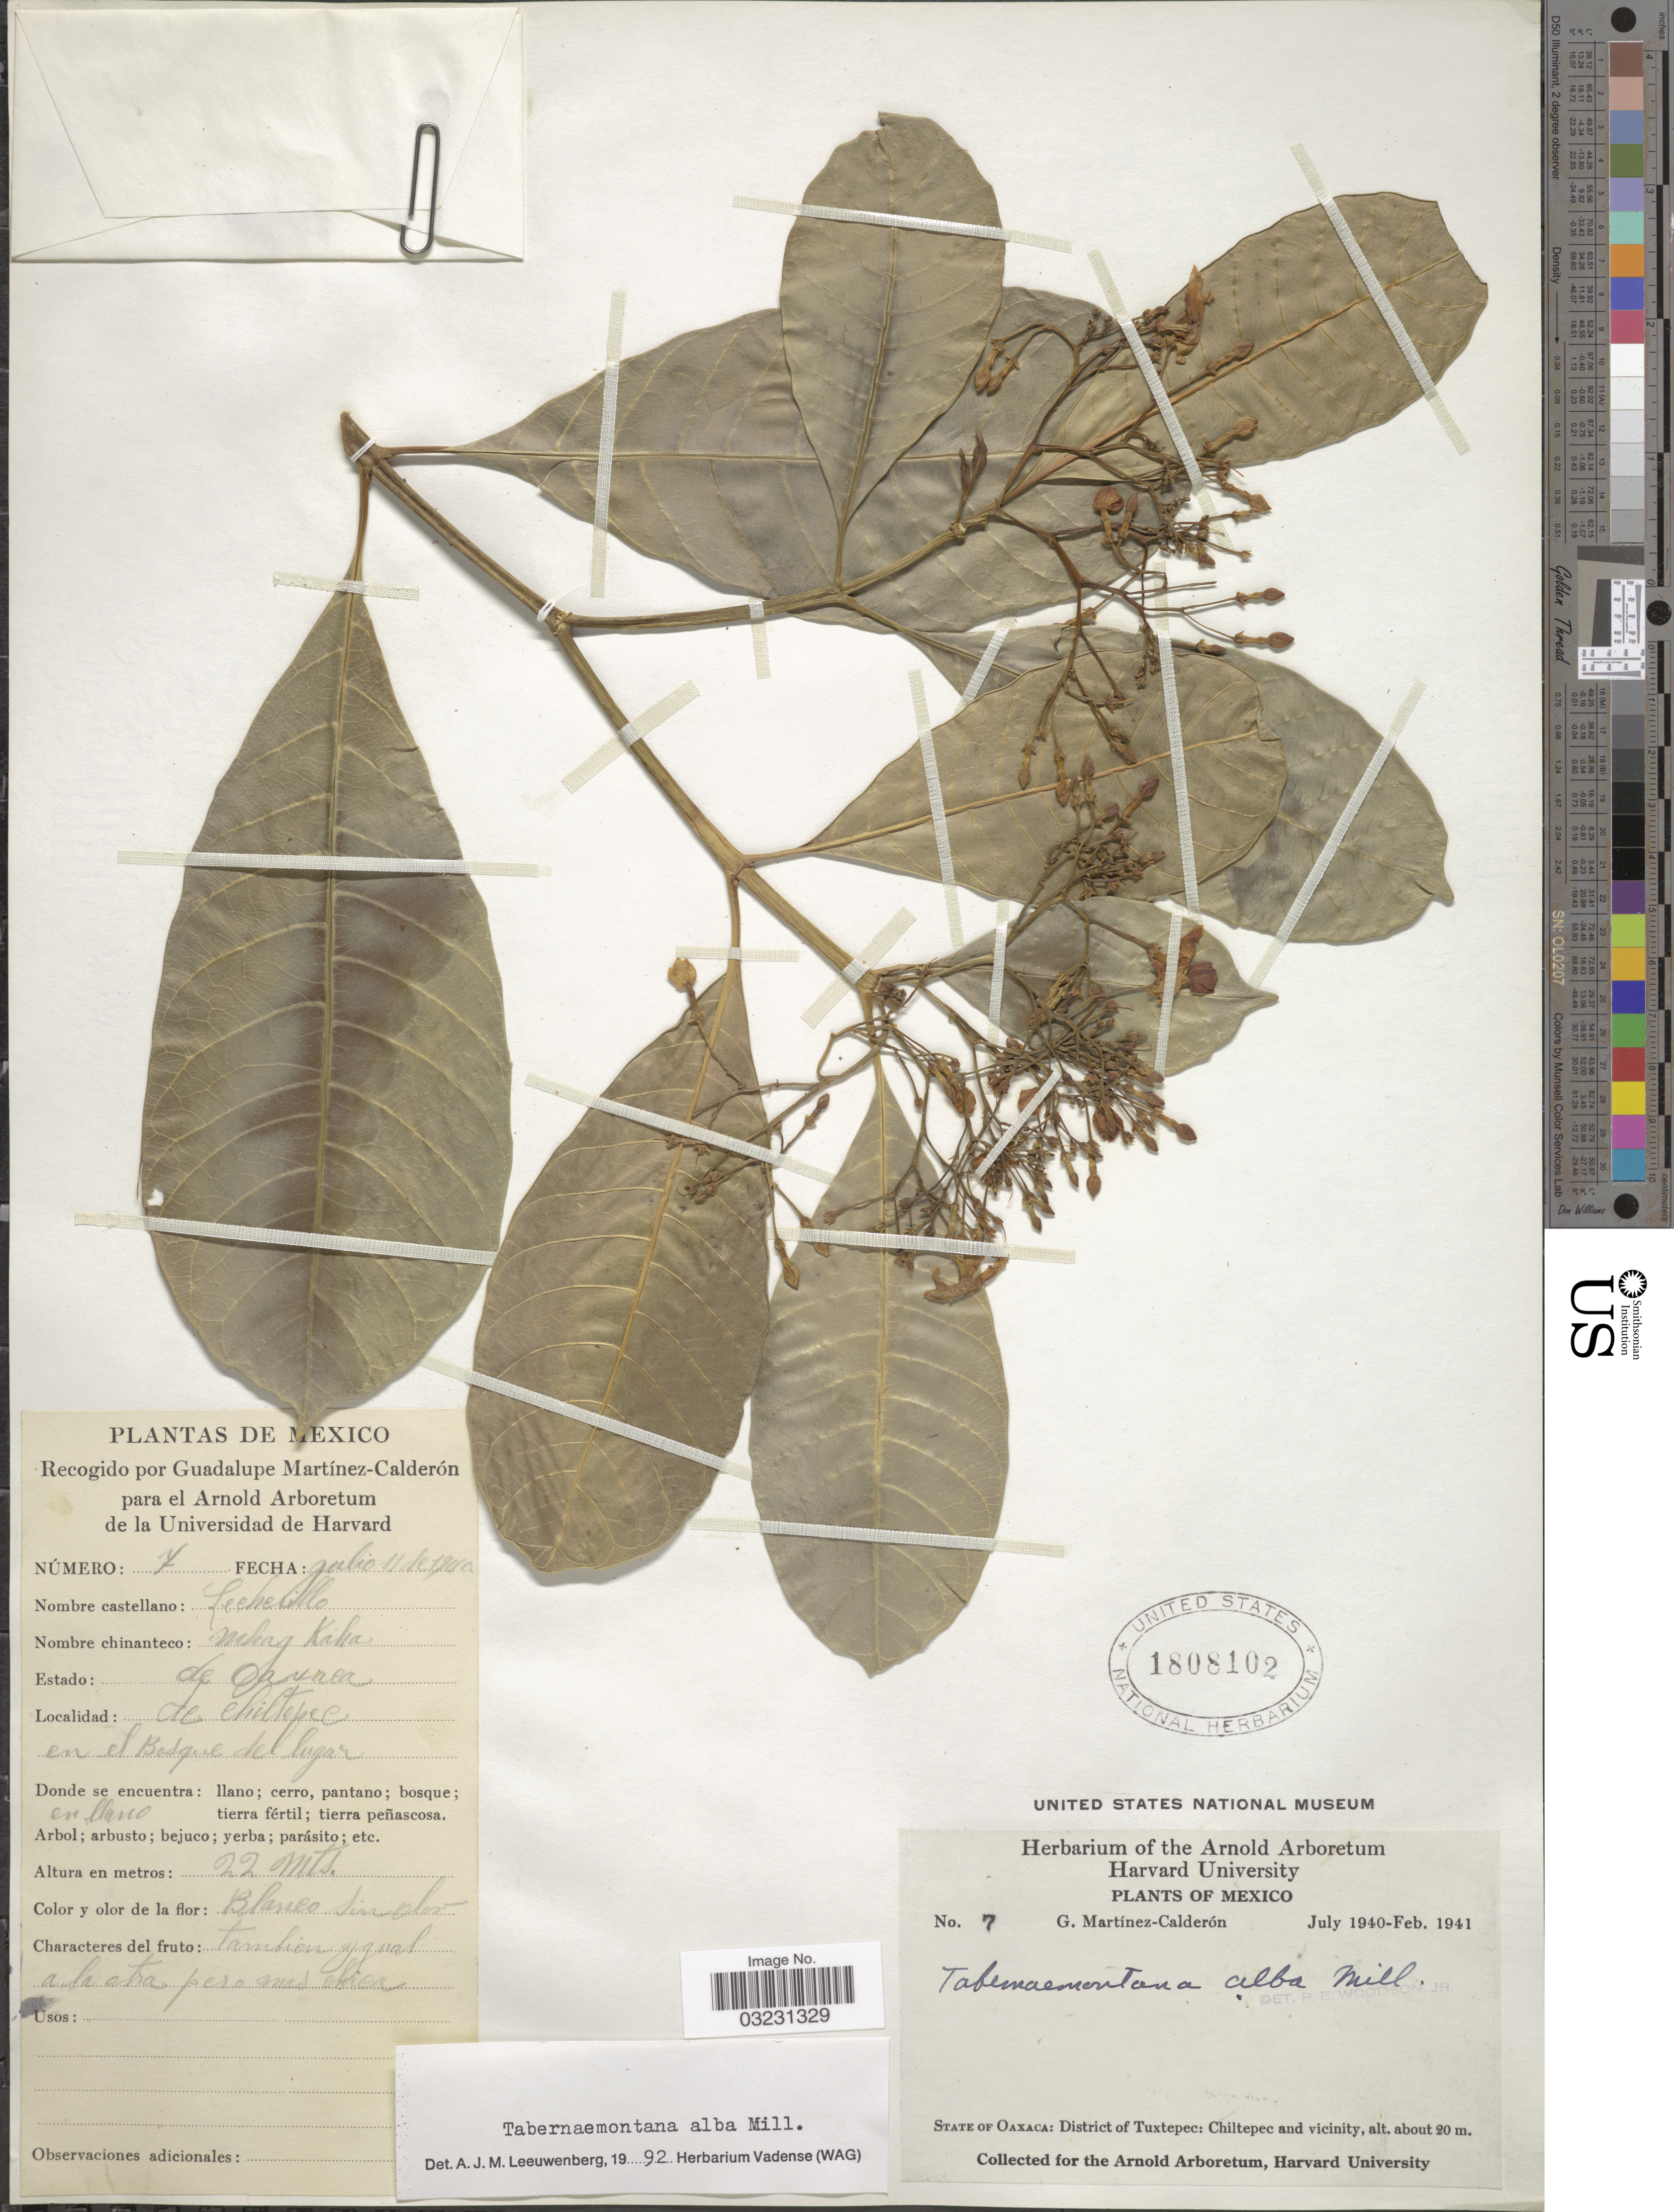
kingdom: Plantae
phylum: Tracheophyta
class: Magnoliopsida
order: Gentianales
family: Apocynaceae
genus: Tabernaemontana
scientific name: Tabernaemontana alba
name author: Mill.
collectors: G. Martínez Calderón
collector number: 7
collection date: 1940-07-11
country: Mexico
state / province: Oaxaca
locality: District of Tuxtepec: Chiltepec and vicinity.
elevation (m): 22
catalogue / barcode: US 1808102